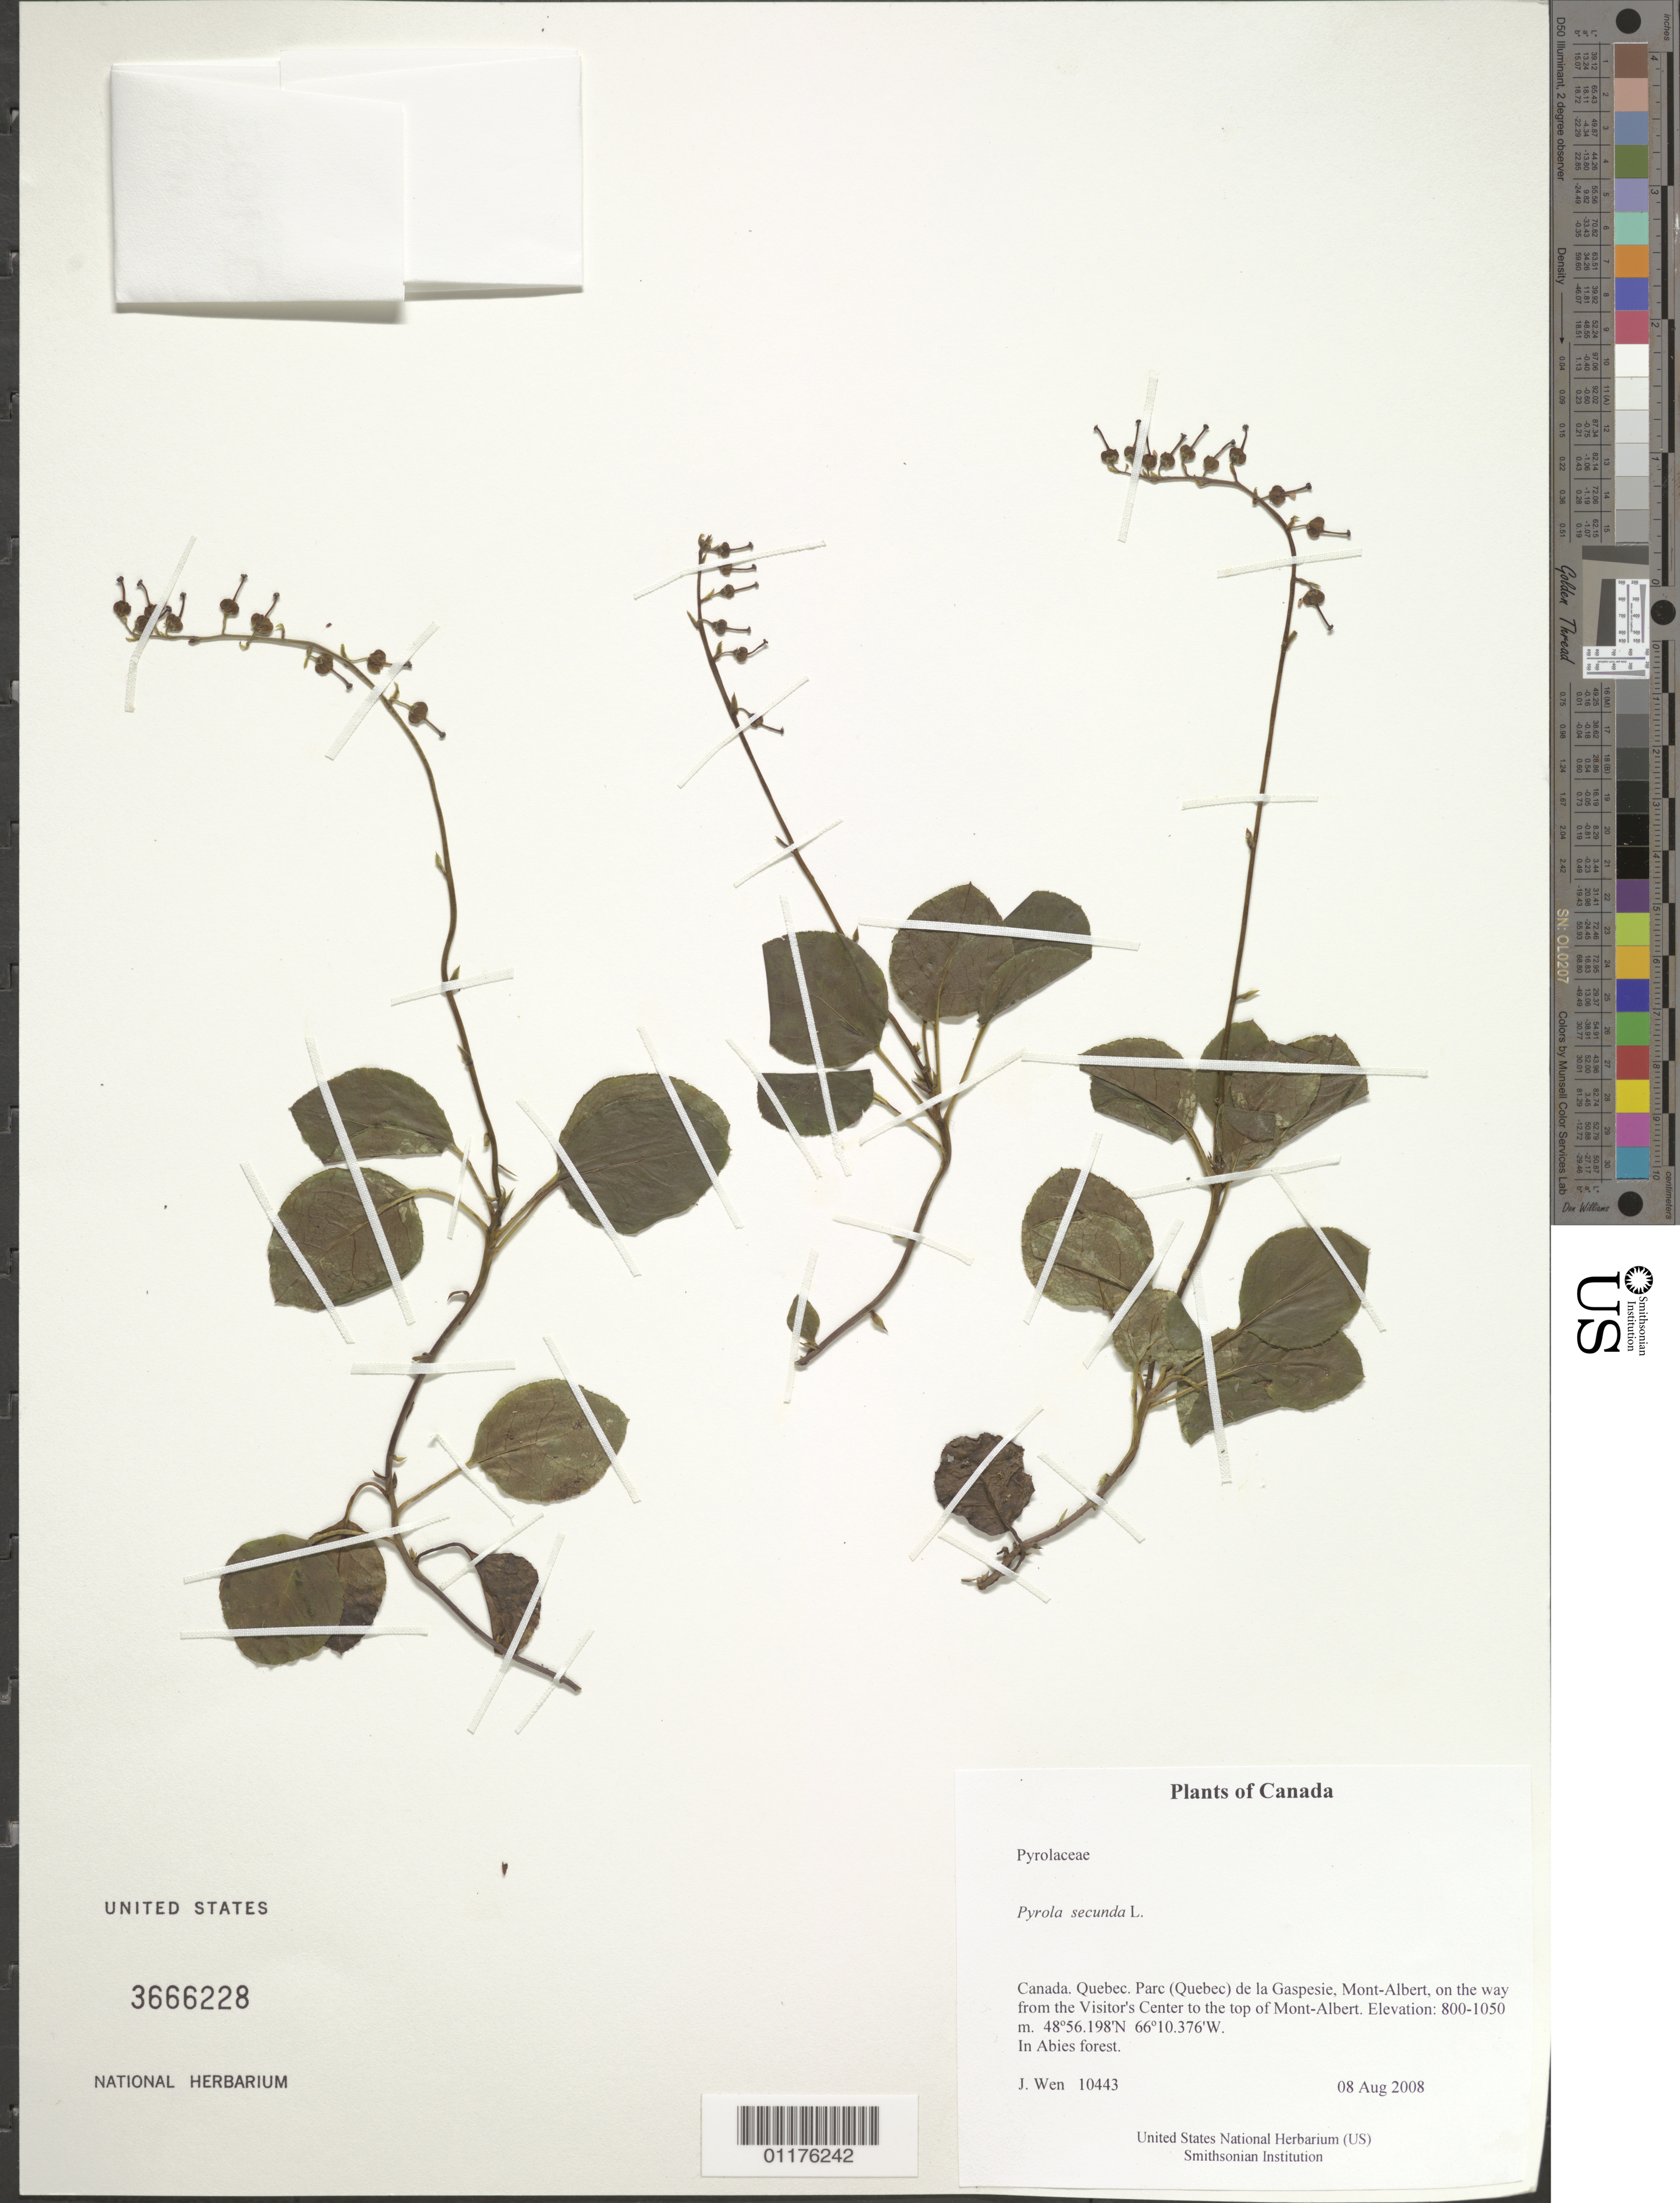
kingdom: Plantae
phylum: Tracheophyta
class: Magnoliopsida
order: Ericales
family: Ericaceae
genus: Pyrola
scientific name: Pyrola secunda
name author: L.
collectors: J. Wen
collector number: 10443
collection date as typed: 08 Aug 2008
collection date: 2008-08-08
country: Canada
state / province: Quebec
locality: Parc (Quebec) de la Gaspesie, Mont-Albert, on the way from the Visitor's Center to the top of Mont-Albert.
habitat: In Abies forest.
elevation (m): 800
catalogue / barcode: US 3666228